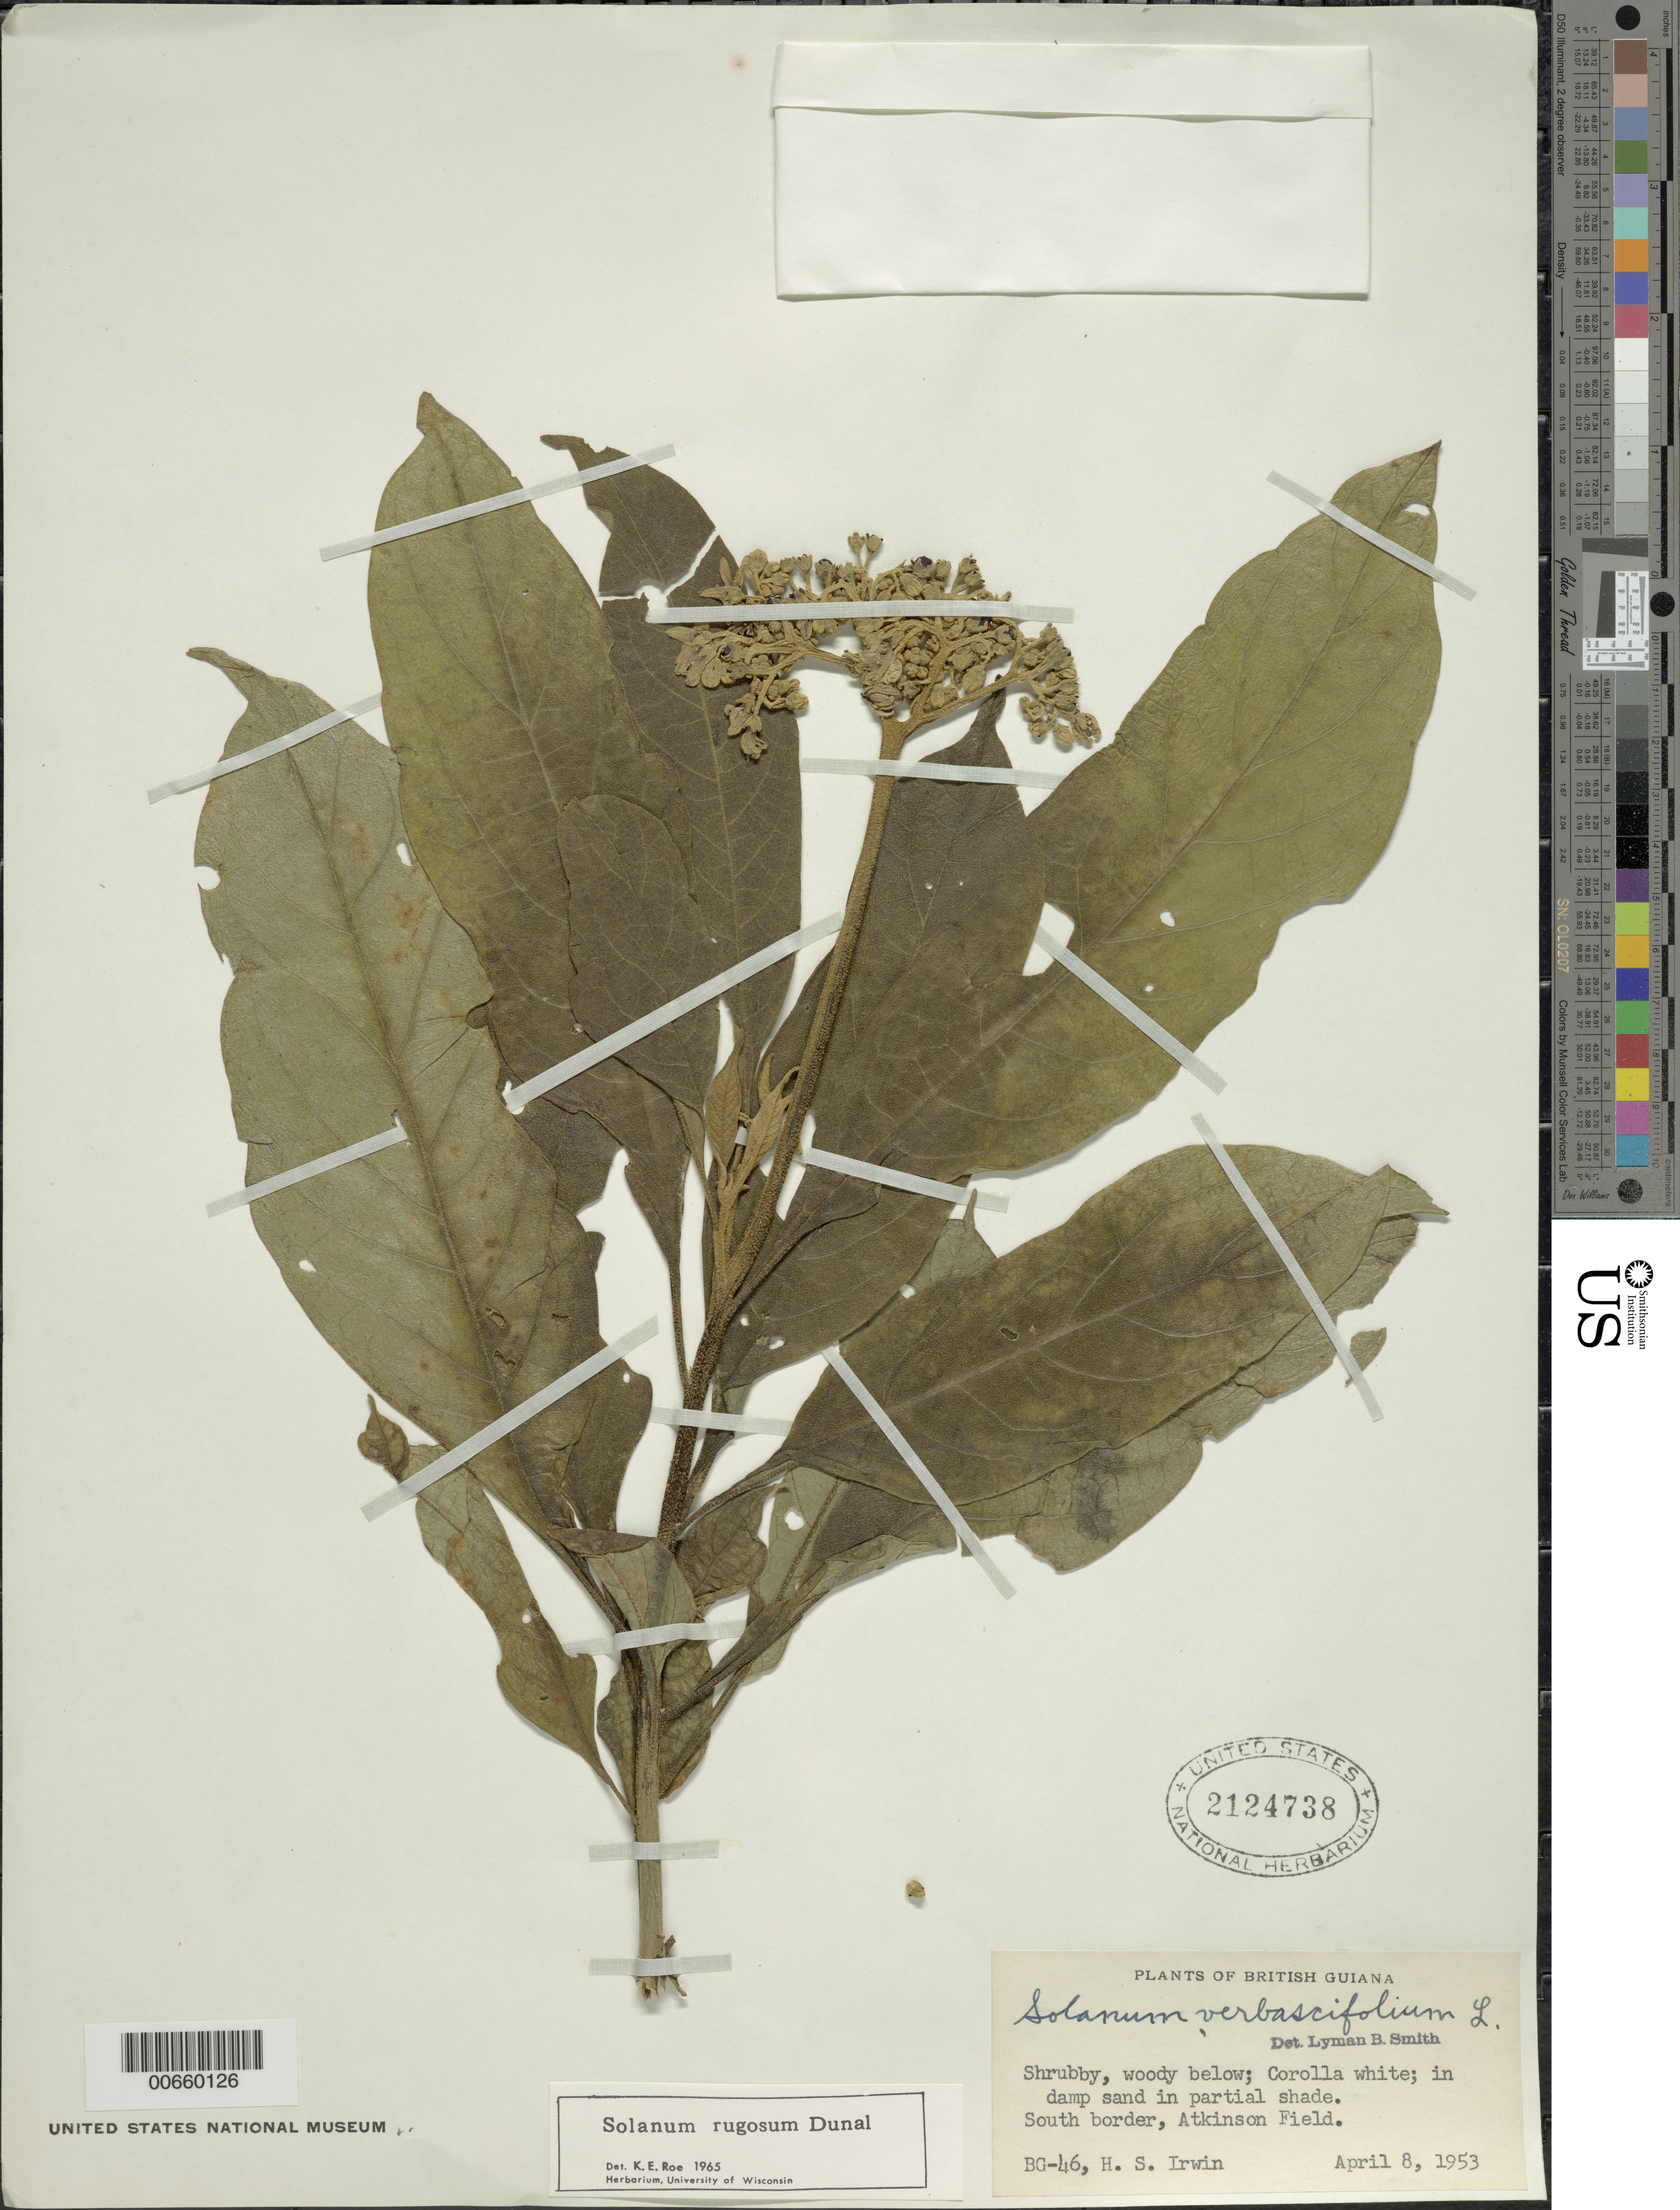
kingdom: Plantae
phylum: Tracheophyta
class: Magnoliopsida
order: Solanales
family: Solanaceae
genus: Solanum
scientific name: Solanum rugosum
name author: Dunal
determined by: Roe, K. E.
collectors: H. Irwin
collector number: BG 46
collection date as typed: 4 Apr 1953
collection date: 1953-04-04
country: Guyana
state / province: Demerara-Mahaica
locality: Atkinson Field, S border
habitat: Damp sand in partial shade.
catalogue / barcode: US 2124738